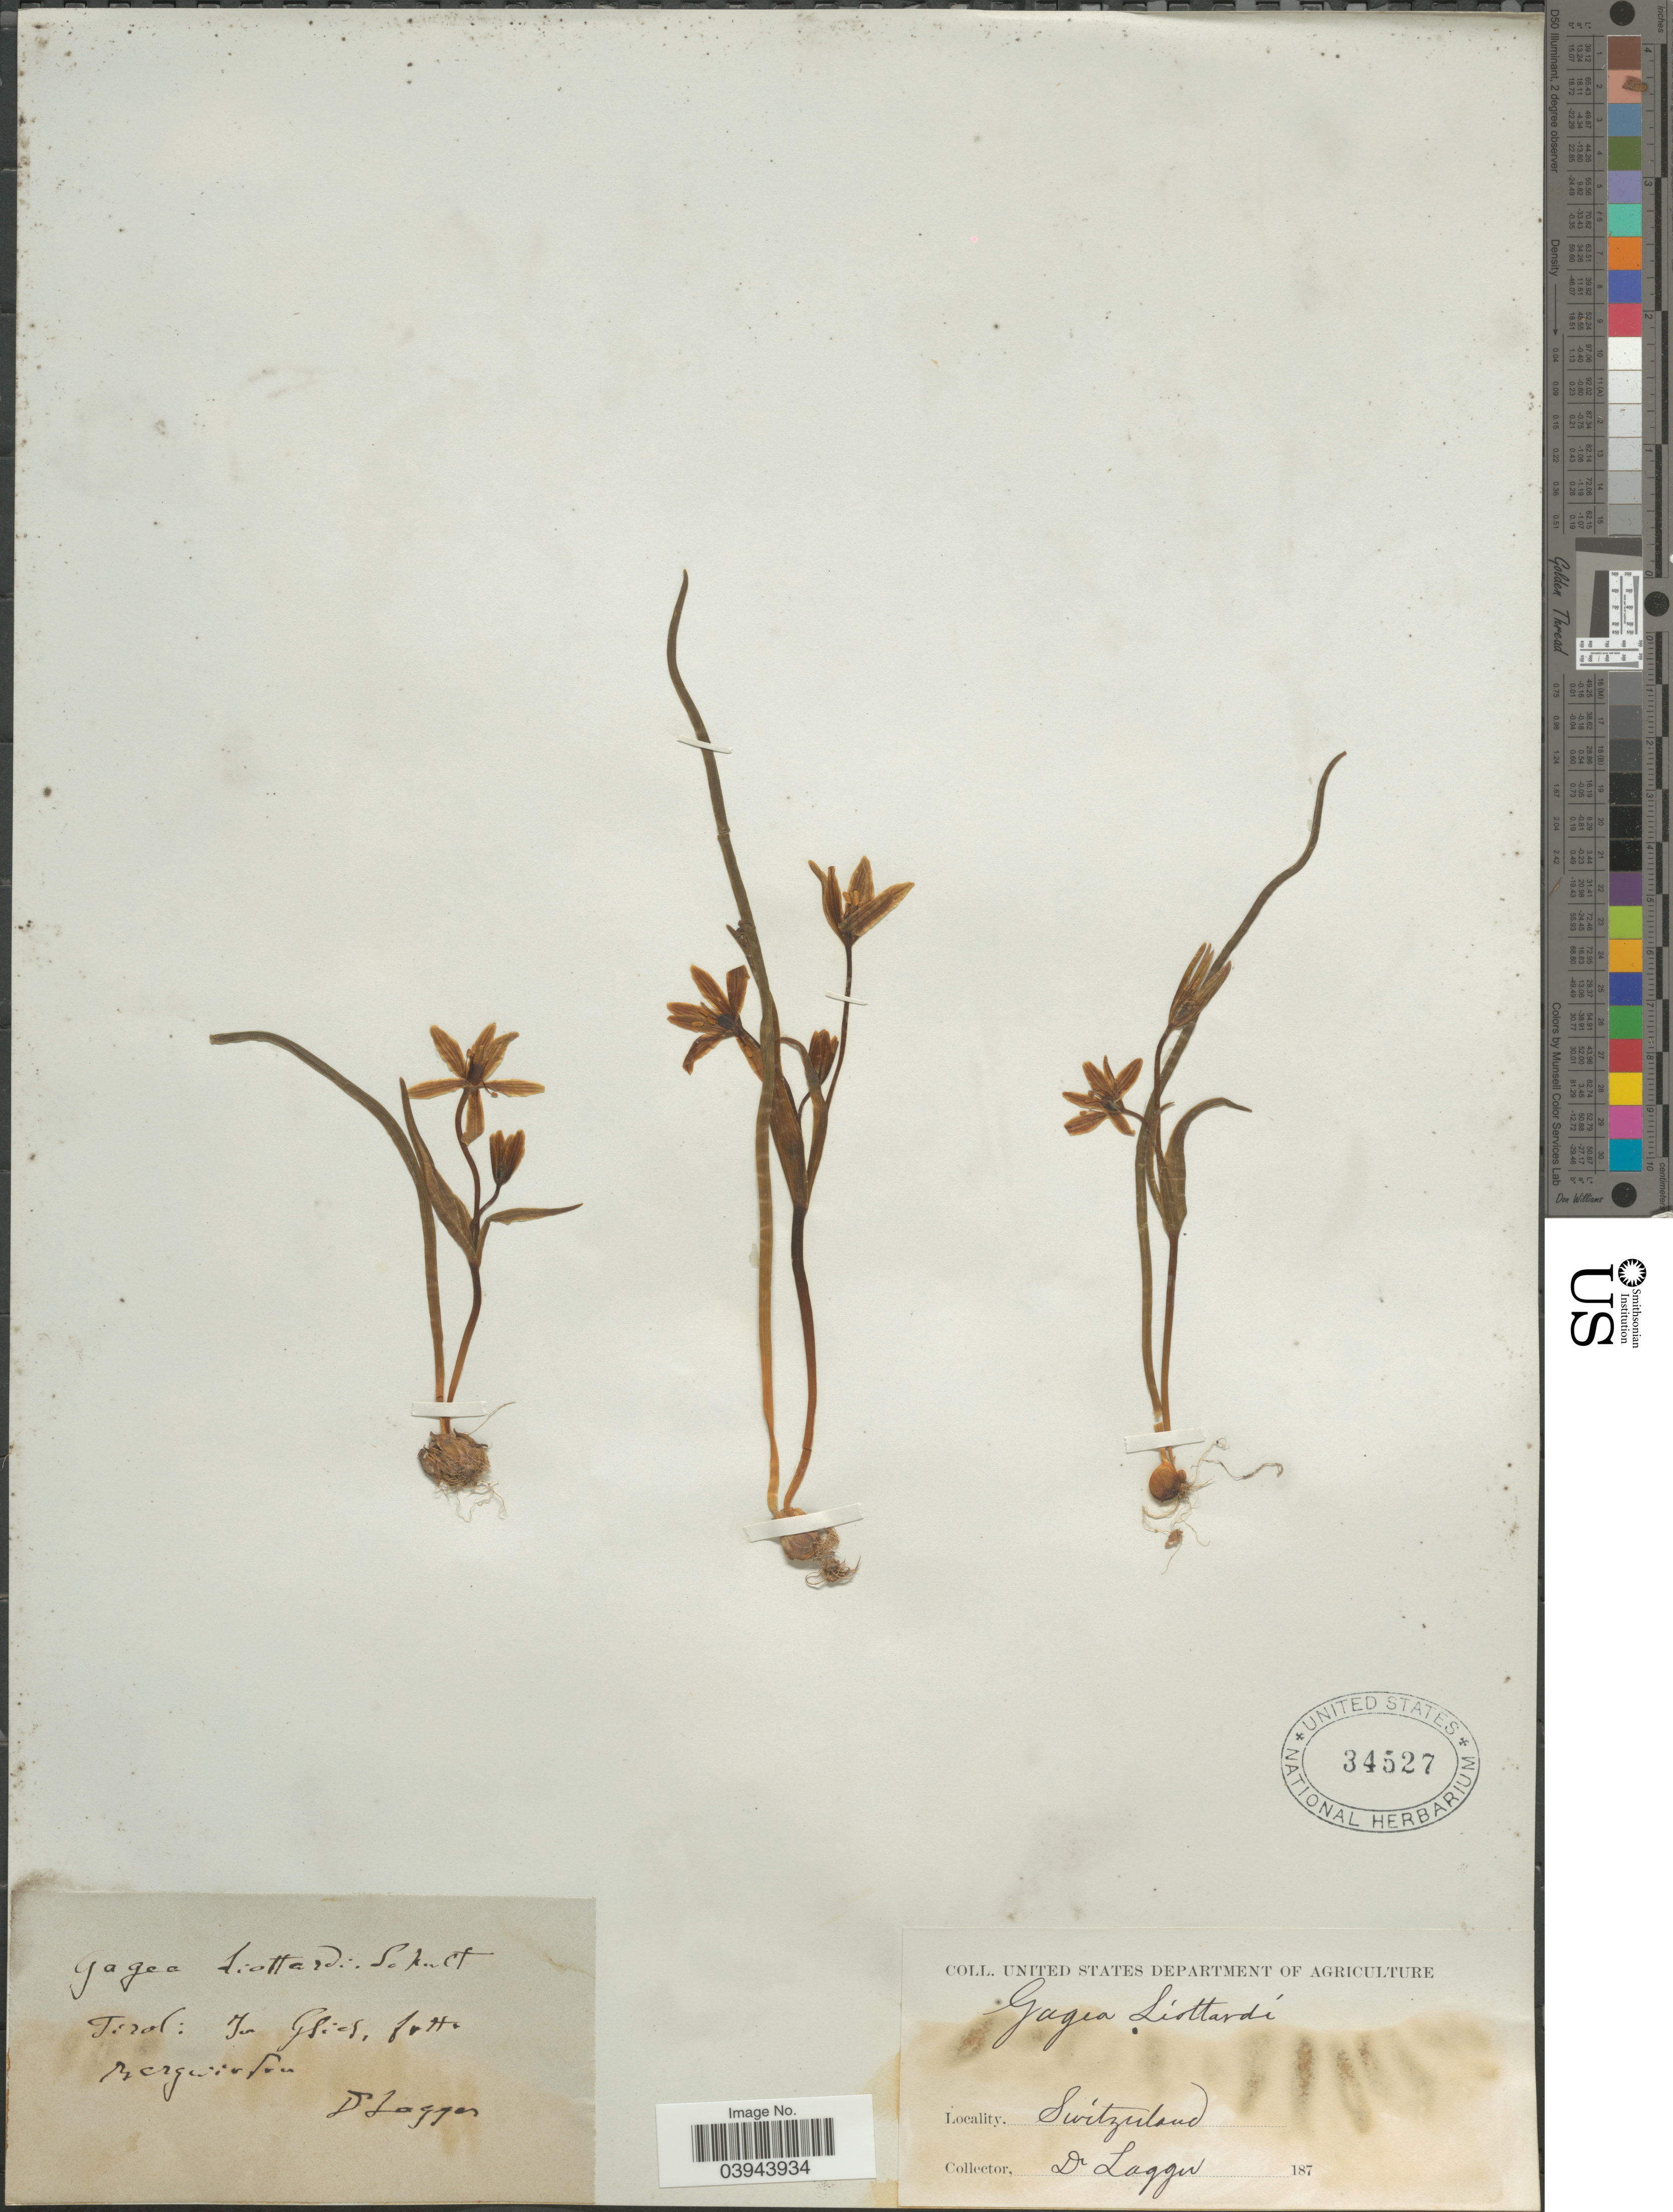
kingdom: Plantae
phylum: Tracheophyta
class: Liliopsida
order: Liliales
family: Liliaceae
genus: Gagea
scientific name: Gagea liottardi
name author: Bourg. ex Nyman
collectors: F. J. Lagger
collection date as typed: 187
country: Switzerland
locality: Tirol: In Glies, butte Bergwieden.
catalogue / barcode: US 34527